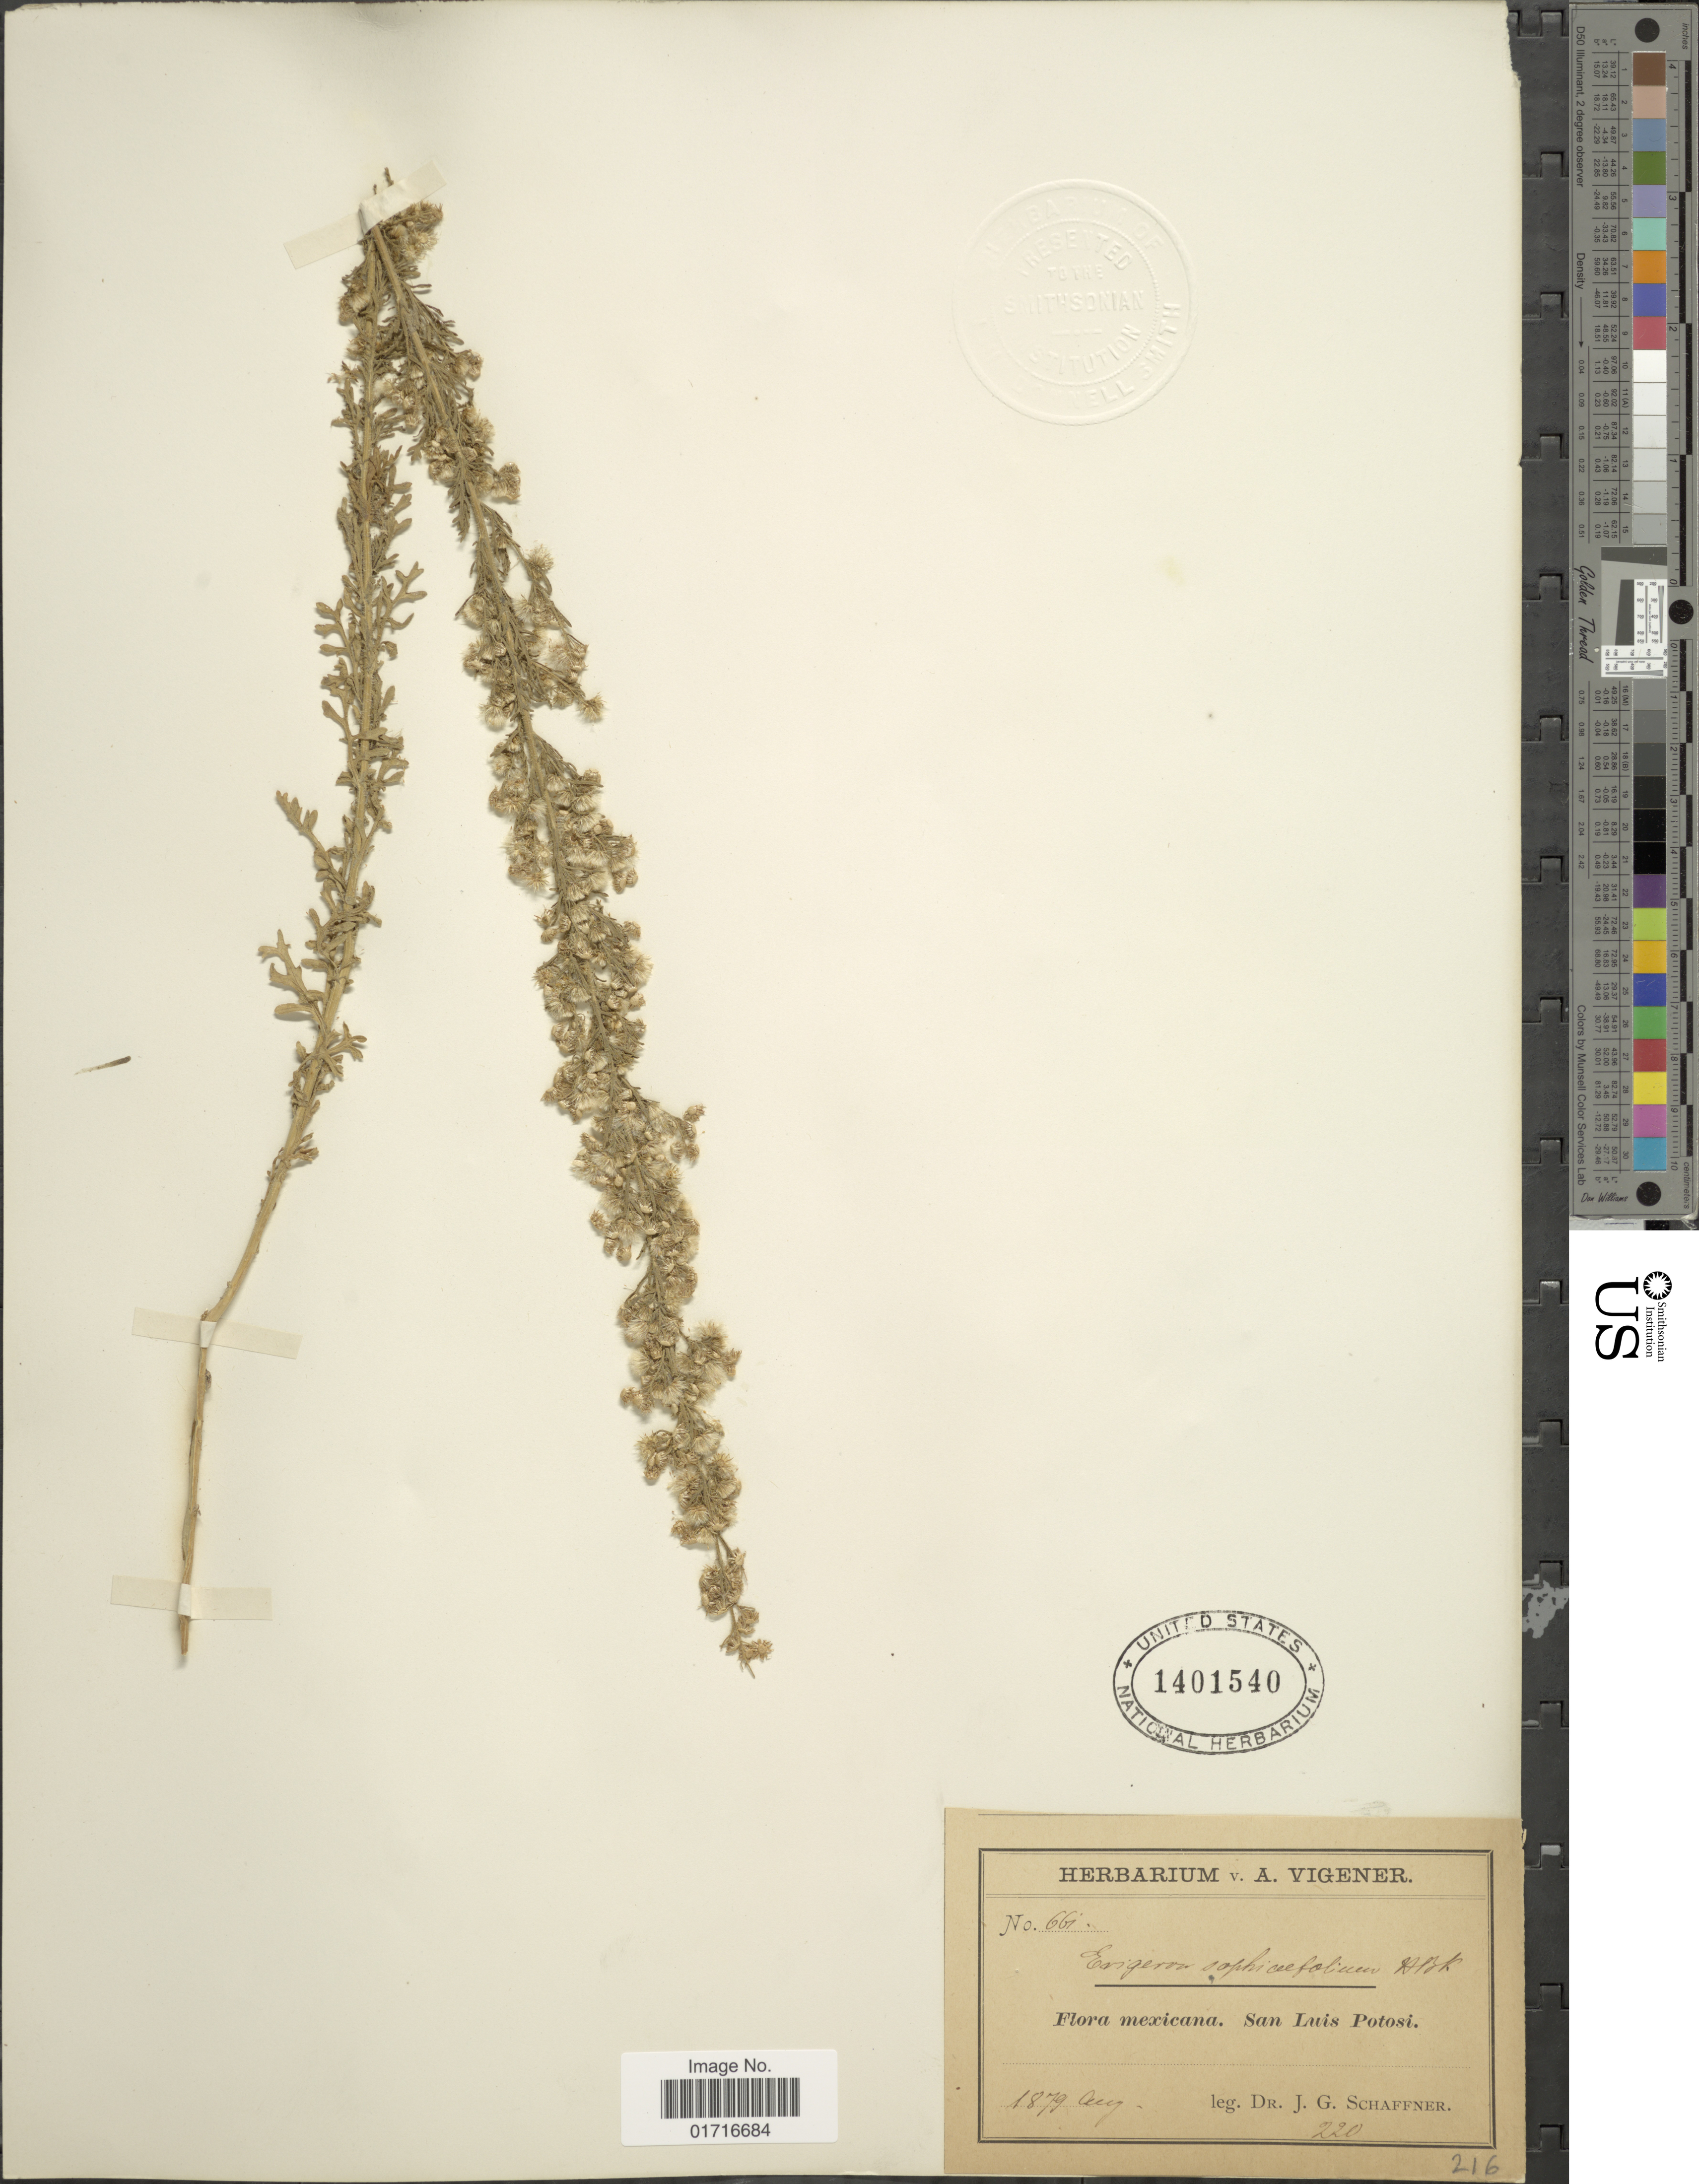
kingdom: Plantae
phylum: Tracheophyta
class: Magnoliopsida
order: Asterales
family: Asteraceae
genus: Conyza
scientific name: Conyza sophiaefolia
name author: Kunth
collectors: J. G. Schaffner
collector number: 661/220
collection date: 1879-08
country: Mexico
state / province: San Luis Potosí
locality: San Luis Potosi.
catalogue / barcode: US 1401540